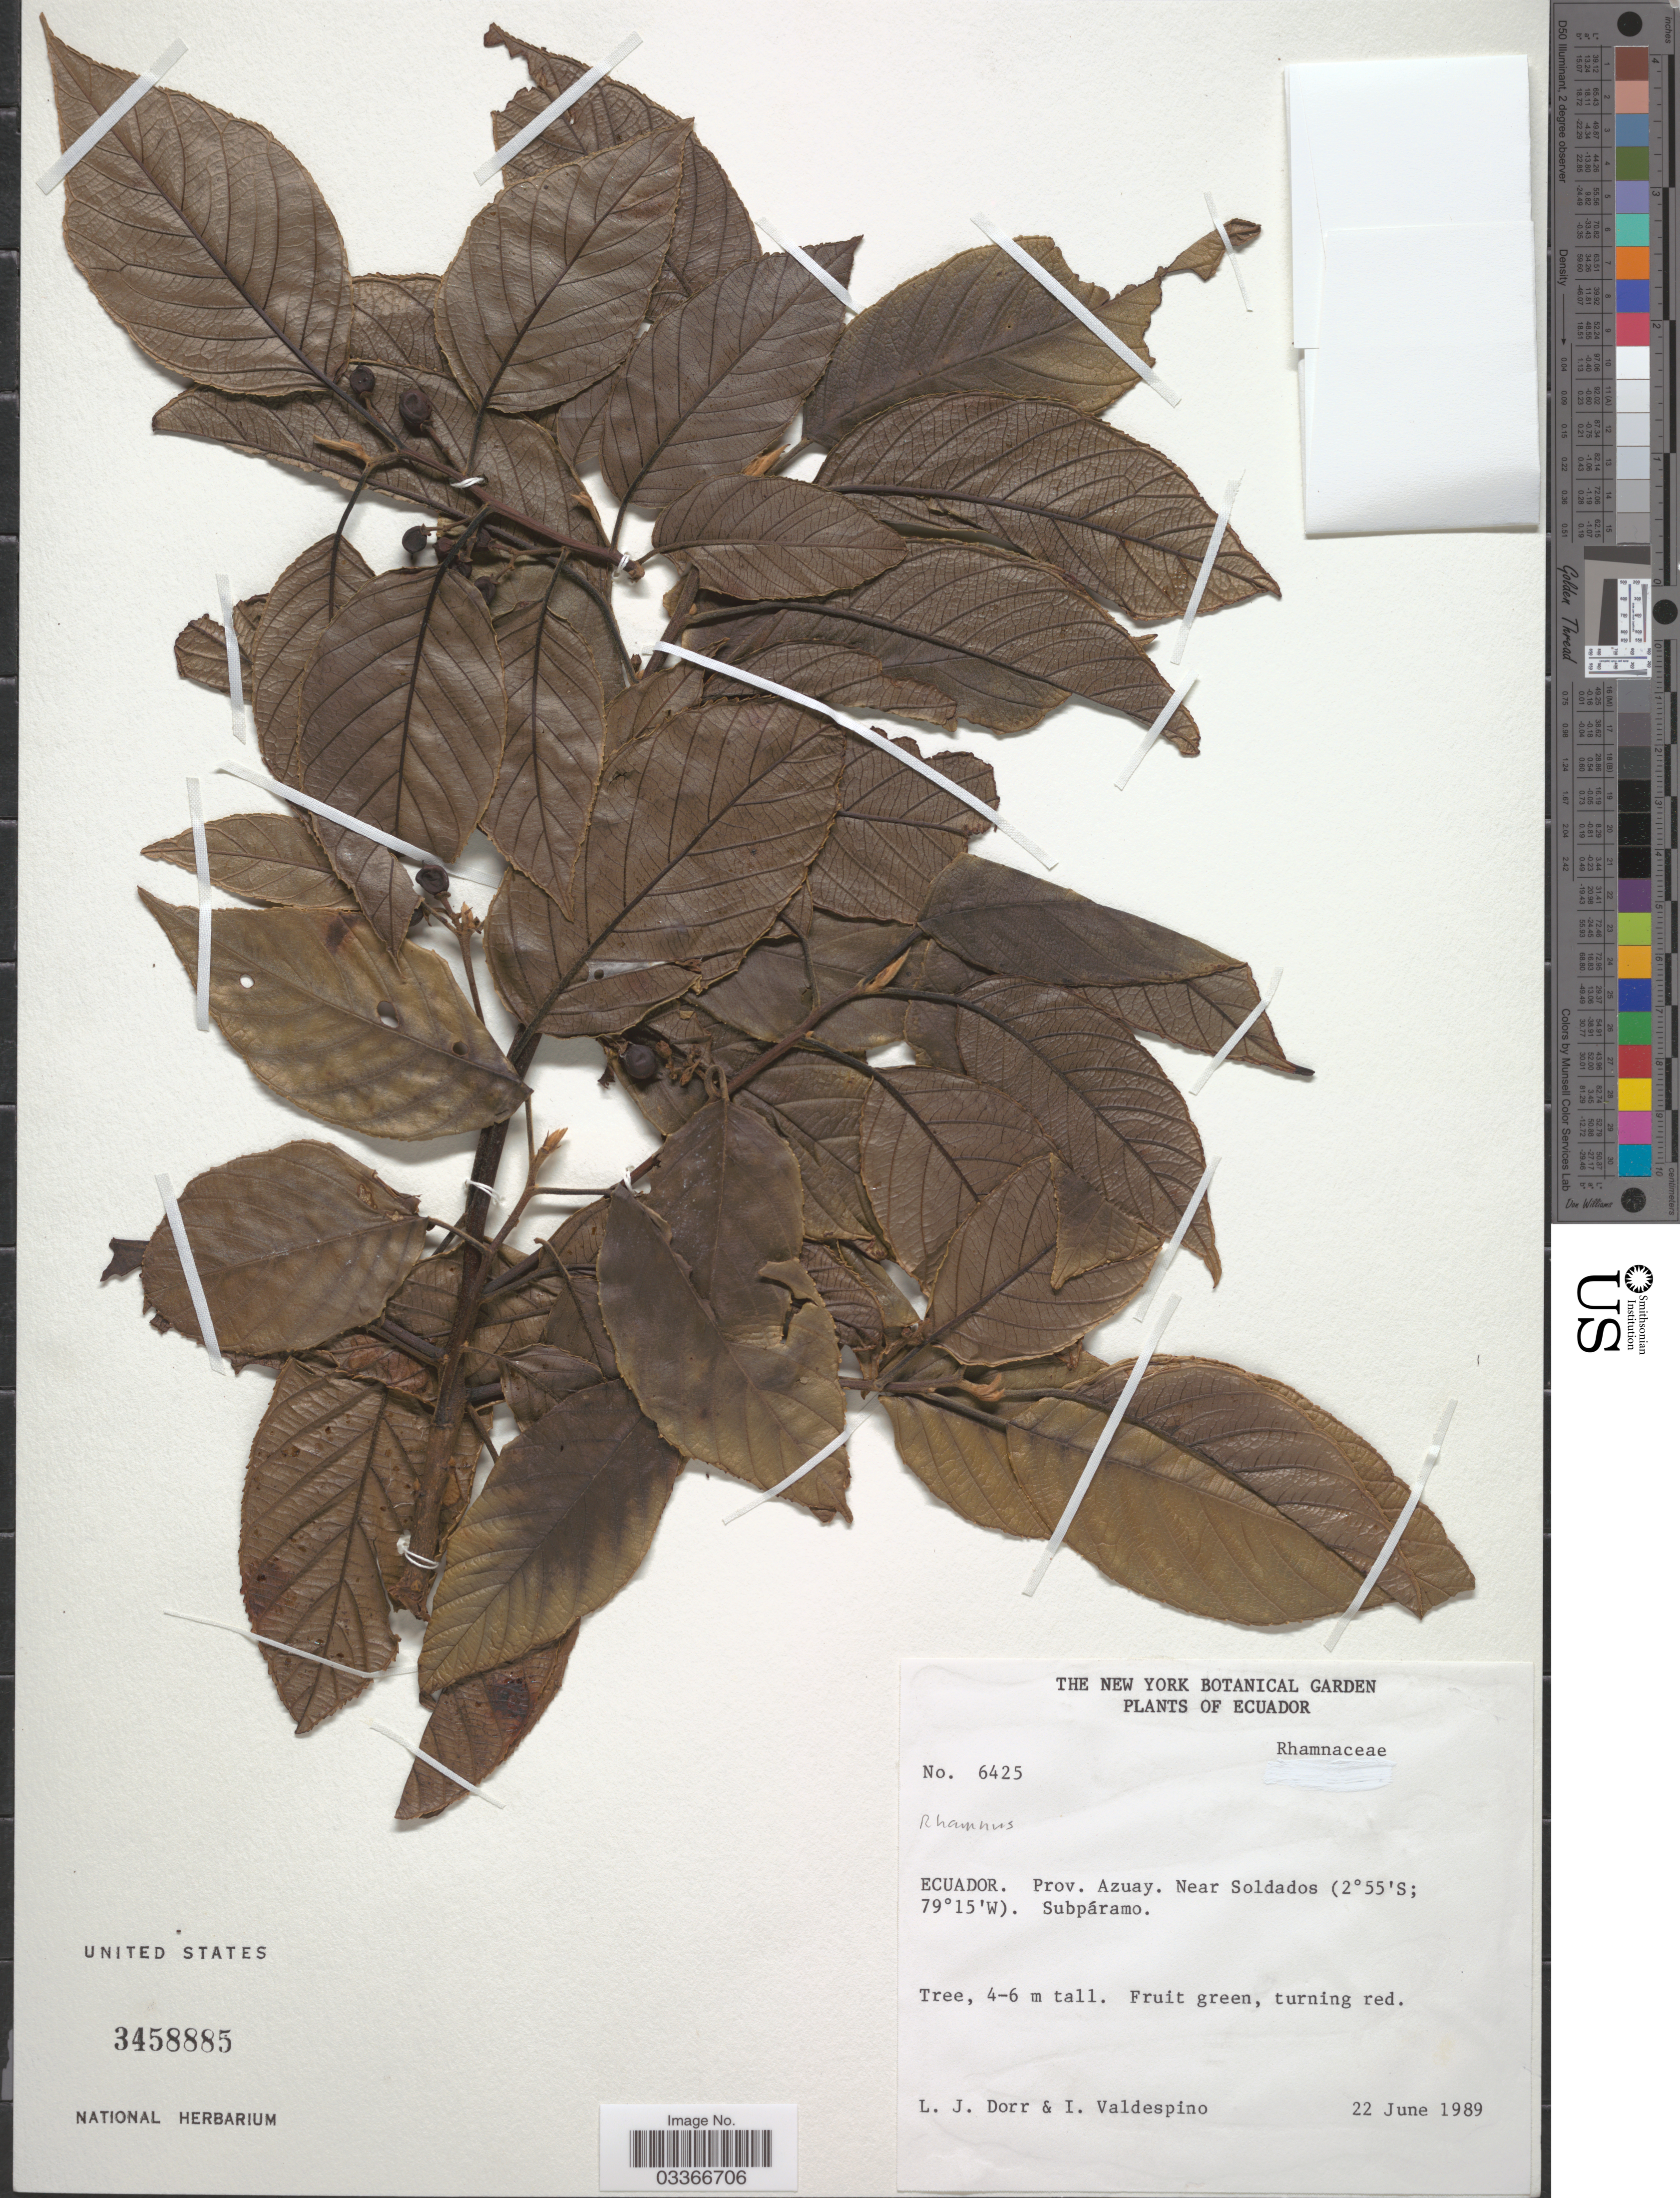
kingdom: Plantae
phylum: Tracheophyta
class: Magnoliopsida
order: Rosales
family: Rhamnaceae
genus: Rhamnus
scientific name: Rhamnus sp.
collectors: L. J. Dorr & I. Valdespino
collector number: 6425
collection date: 1989-06-22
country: Ecuador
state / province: Azuay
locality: Near Soldados.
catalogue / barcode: US 3458885